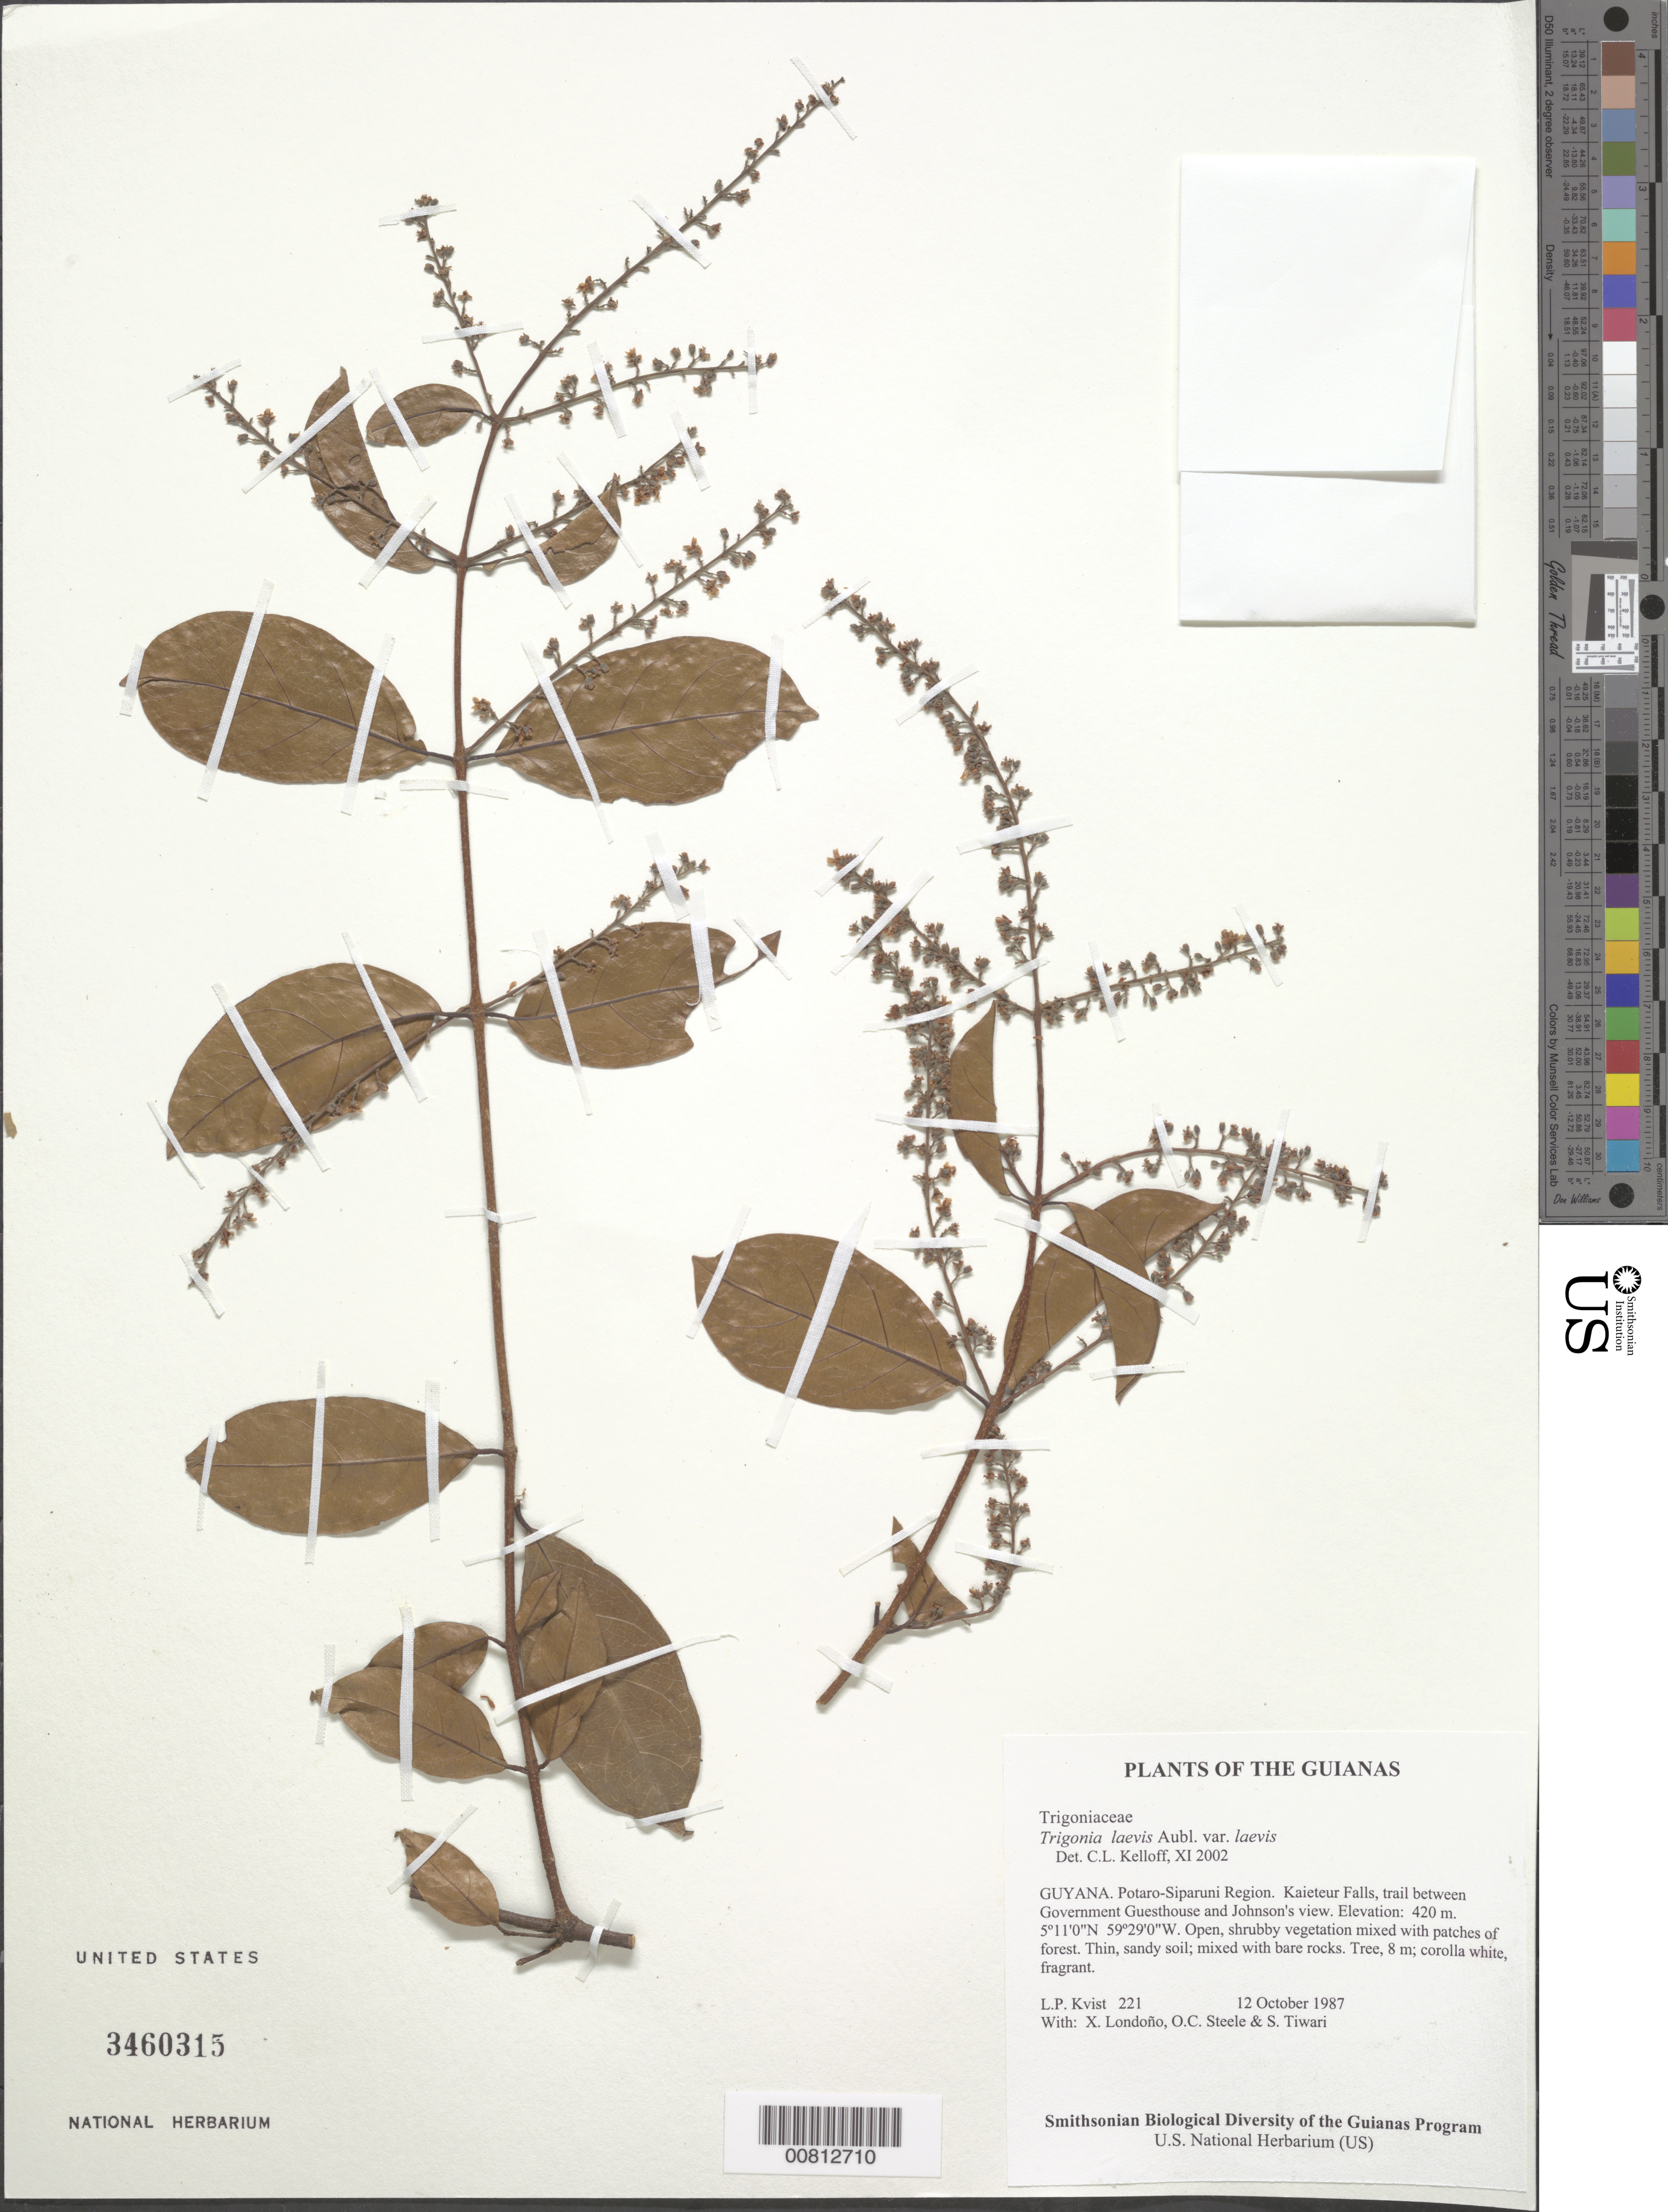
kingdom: Plantae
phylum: Tracheophyta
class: Magnoliopsida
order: Malpighiales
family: Trigoniaceae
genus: Trigonia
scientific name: Trigonia laevis var. laevis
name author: Aubl.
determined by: Kelloff, Carol L., (US), Smithsonian Institution - National Museum of Natural History (UNITED STATES)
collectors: L. P. Kvist, X. Londoño, O. C. Steele & S. Tiwari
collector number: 221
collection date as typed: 12 October 1987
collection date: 1987-10-12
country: Guyana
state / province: Potaro-Siparuni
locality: Kaieteur Falls, trail between Government Guesthouse and Johnson's view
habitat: Open, shrubby vegetation mixed with patches of forest. Thin, sandy soil; mixed with bare rocks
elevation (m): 420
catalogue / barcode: US 3460315